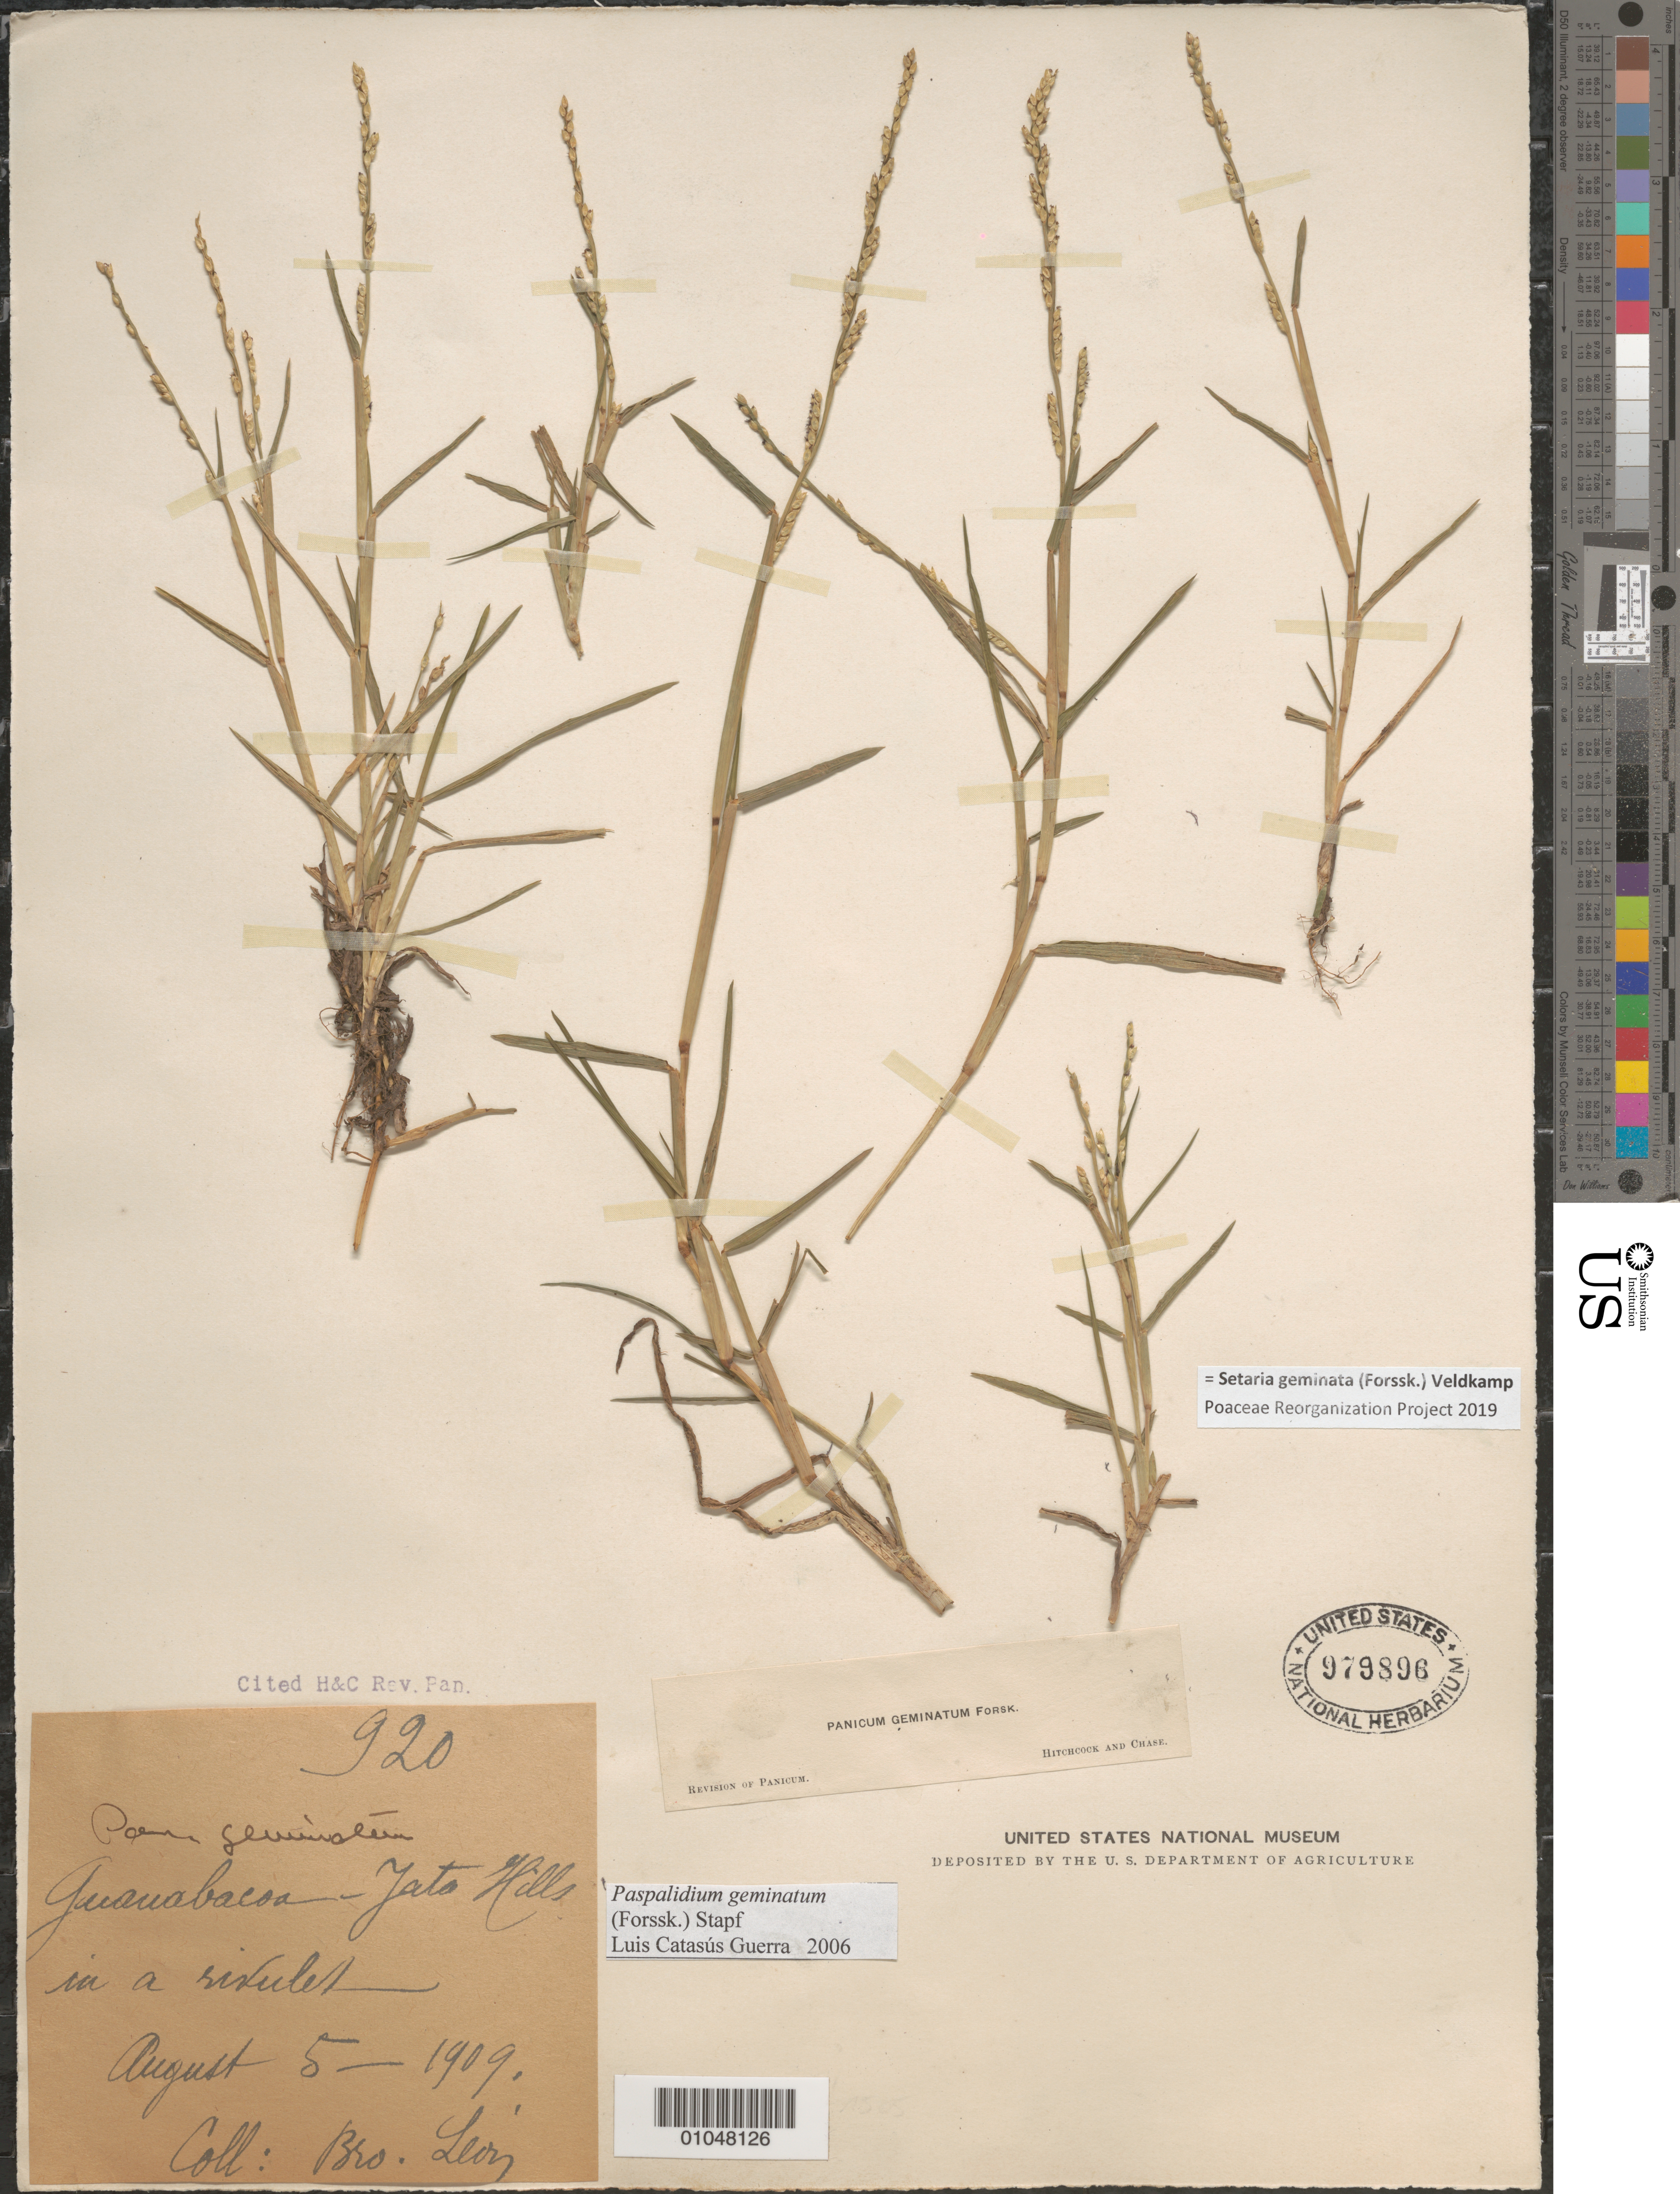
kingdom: Plantae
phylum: Tracheophyta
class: Liliopsida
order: Poales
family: Poaceae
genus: Panicum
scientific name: Panicum geminatum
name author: Forssk.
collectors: Bro. León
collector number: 920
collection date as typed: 05 Aug 1909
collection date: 1909-08-05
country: Cuba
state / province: La Habana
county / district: Municipio Guanabacoa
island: Cuba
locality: Jato Hills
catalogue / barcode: US 979896